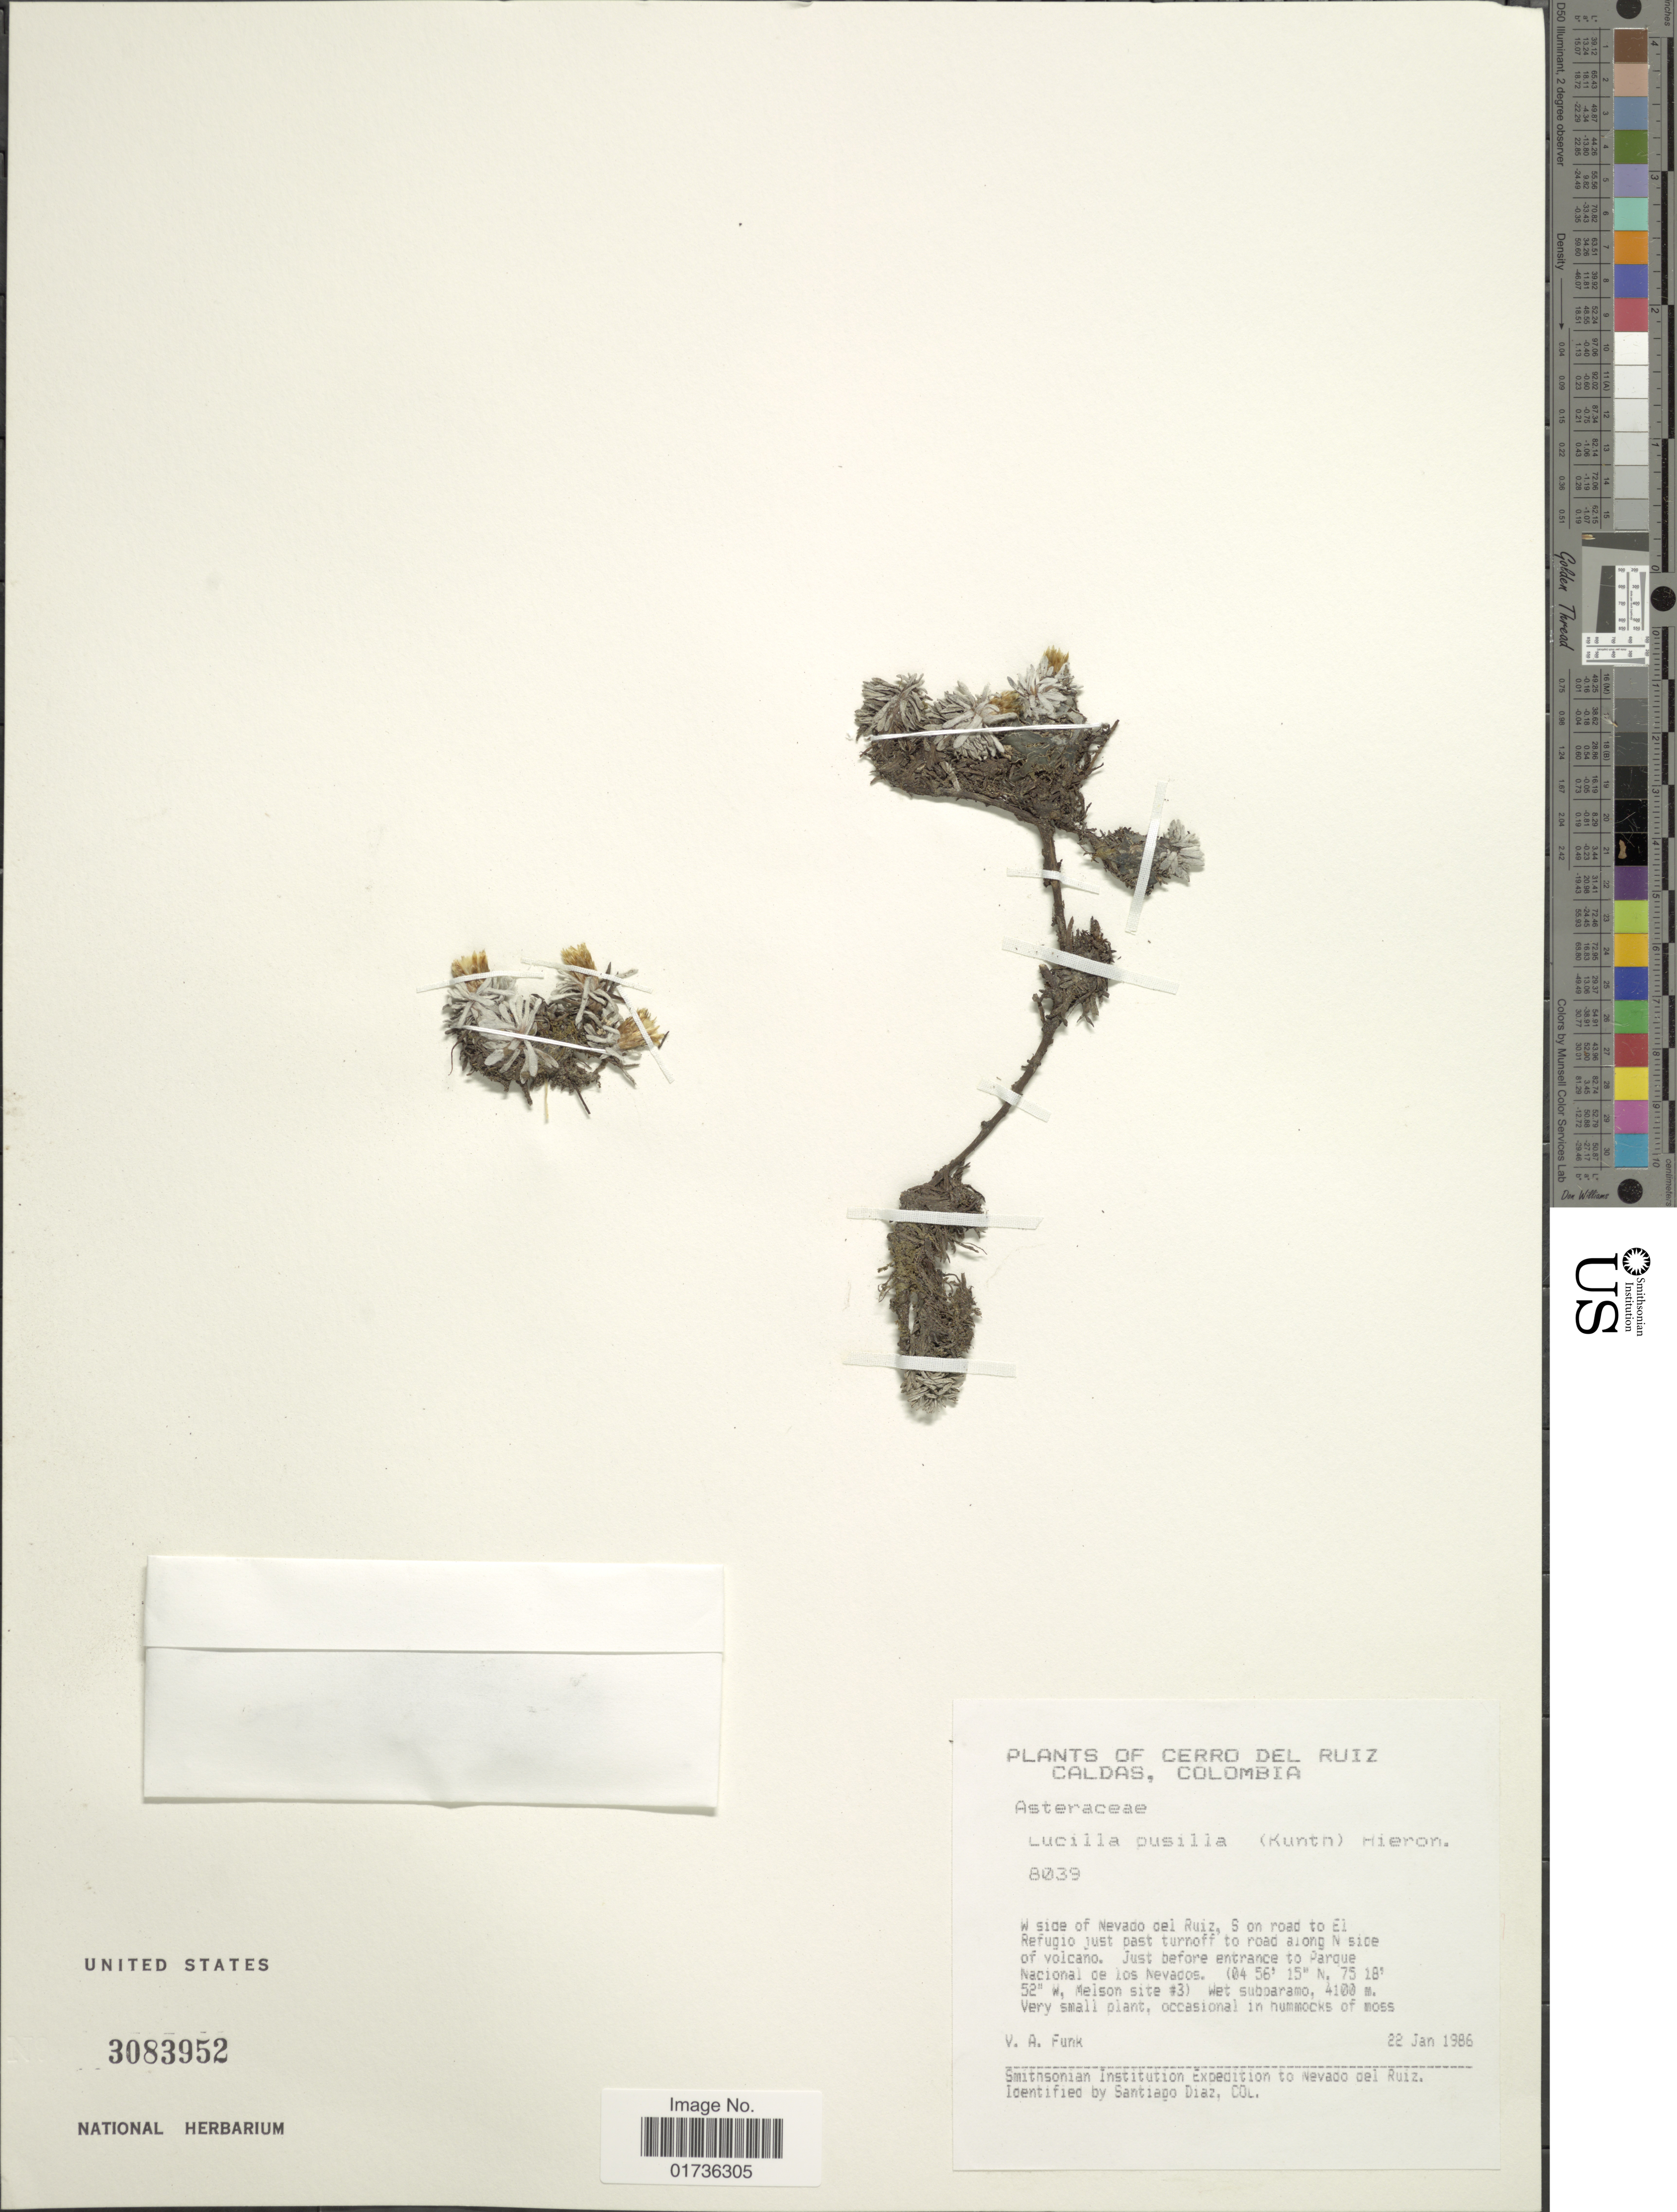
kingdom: Plantae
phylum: Tracheophyta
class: Magnoliopsida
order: Asterales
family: Asteraceae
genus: Lucilia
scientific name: Lucilia kunthiana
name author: (DC.) Zardini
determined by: Dillon, M. O.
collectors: V. Funk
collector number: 8039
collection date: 1986-01-22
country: Colombia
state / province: Caldas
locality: Cerro del Ruiz, W side of Nevado, S on road to El Refugio just past turnoff to road along N side of volcano. Just before entrance to Parque Nacional de los Nevados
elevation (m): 4100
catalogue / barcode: US 3083952